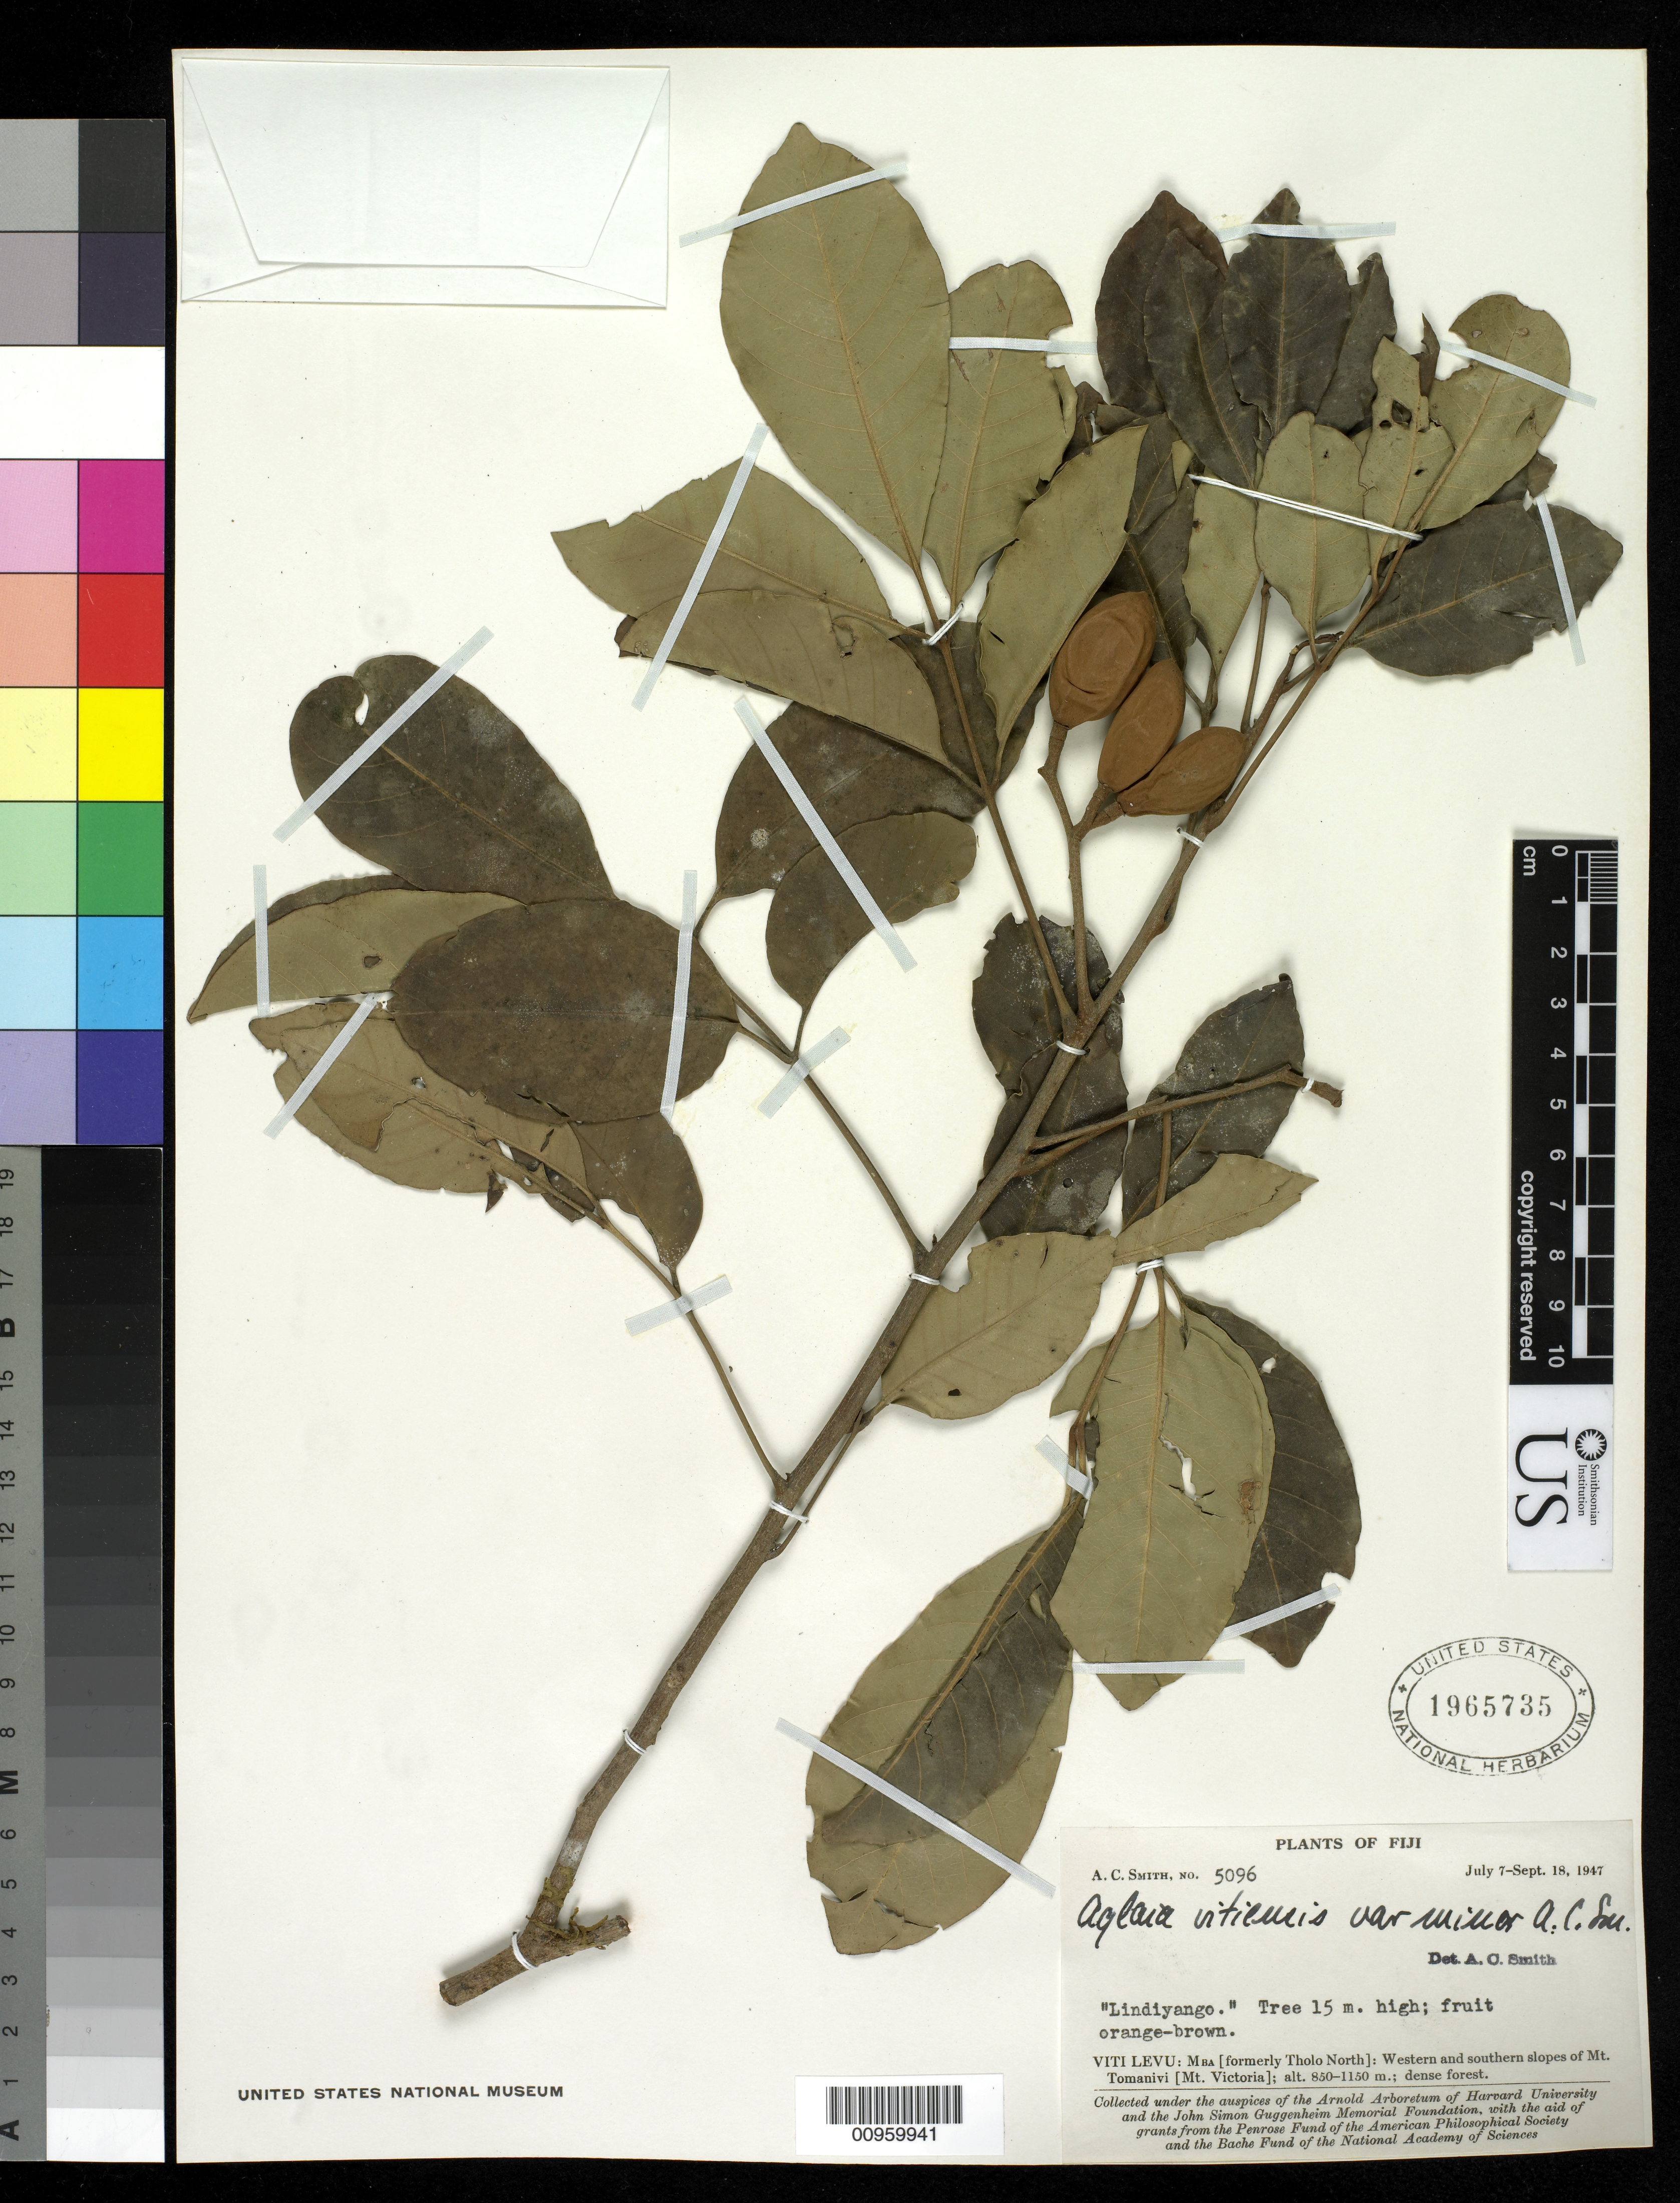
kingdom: Plantae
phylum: Tracheophyta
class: Magnoliopsida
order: Sapindales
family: Meliaceae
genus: Aglaia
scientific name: Aglaia vitiensis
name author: A.C. Sm.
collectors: C. A. Smith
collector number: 5096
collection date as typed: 07 Jul 1947 to 18 Sep 1947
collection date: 1947-07-07/1947-09-18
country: Fiji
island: Viwa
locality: Mba (formerly Tholo North): western and southern slopes of Mt. Tomanivi (Mt. Victoria), dense forest.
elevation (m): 850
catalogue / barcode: US 1965735